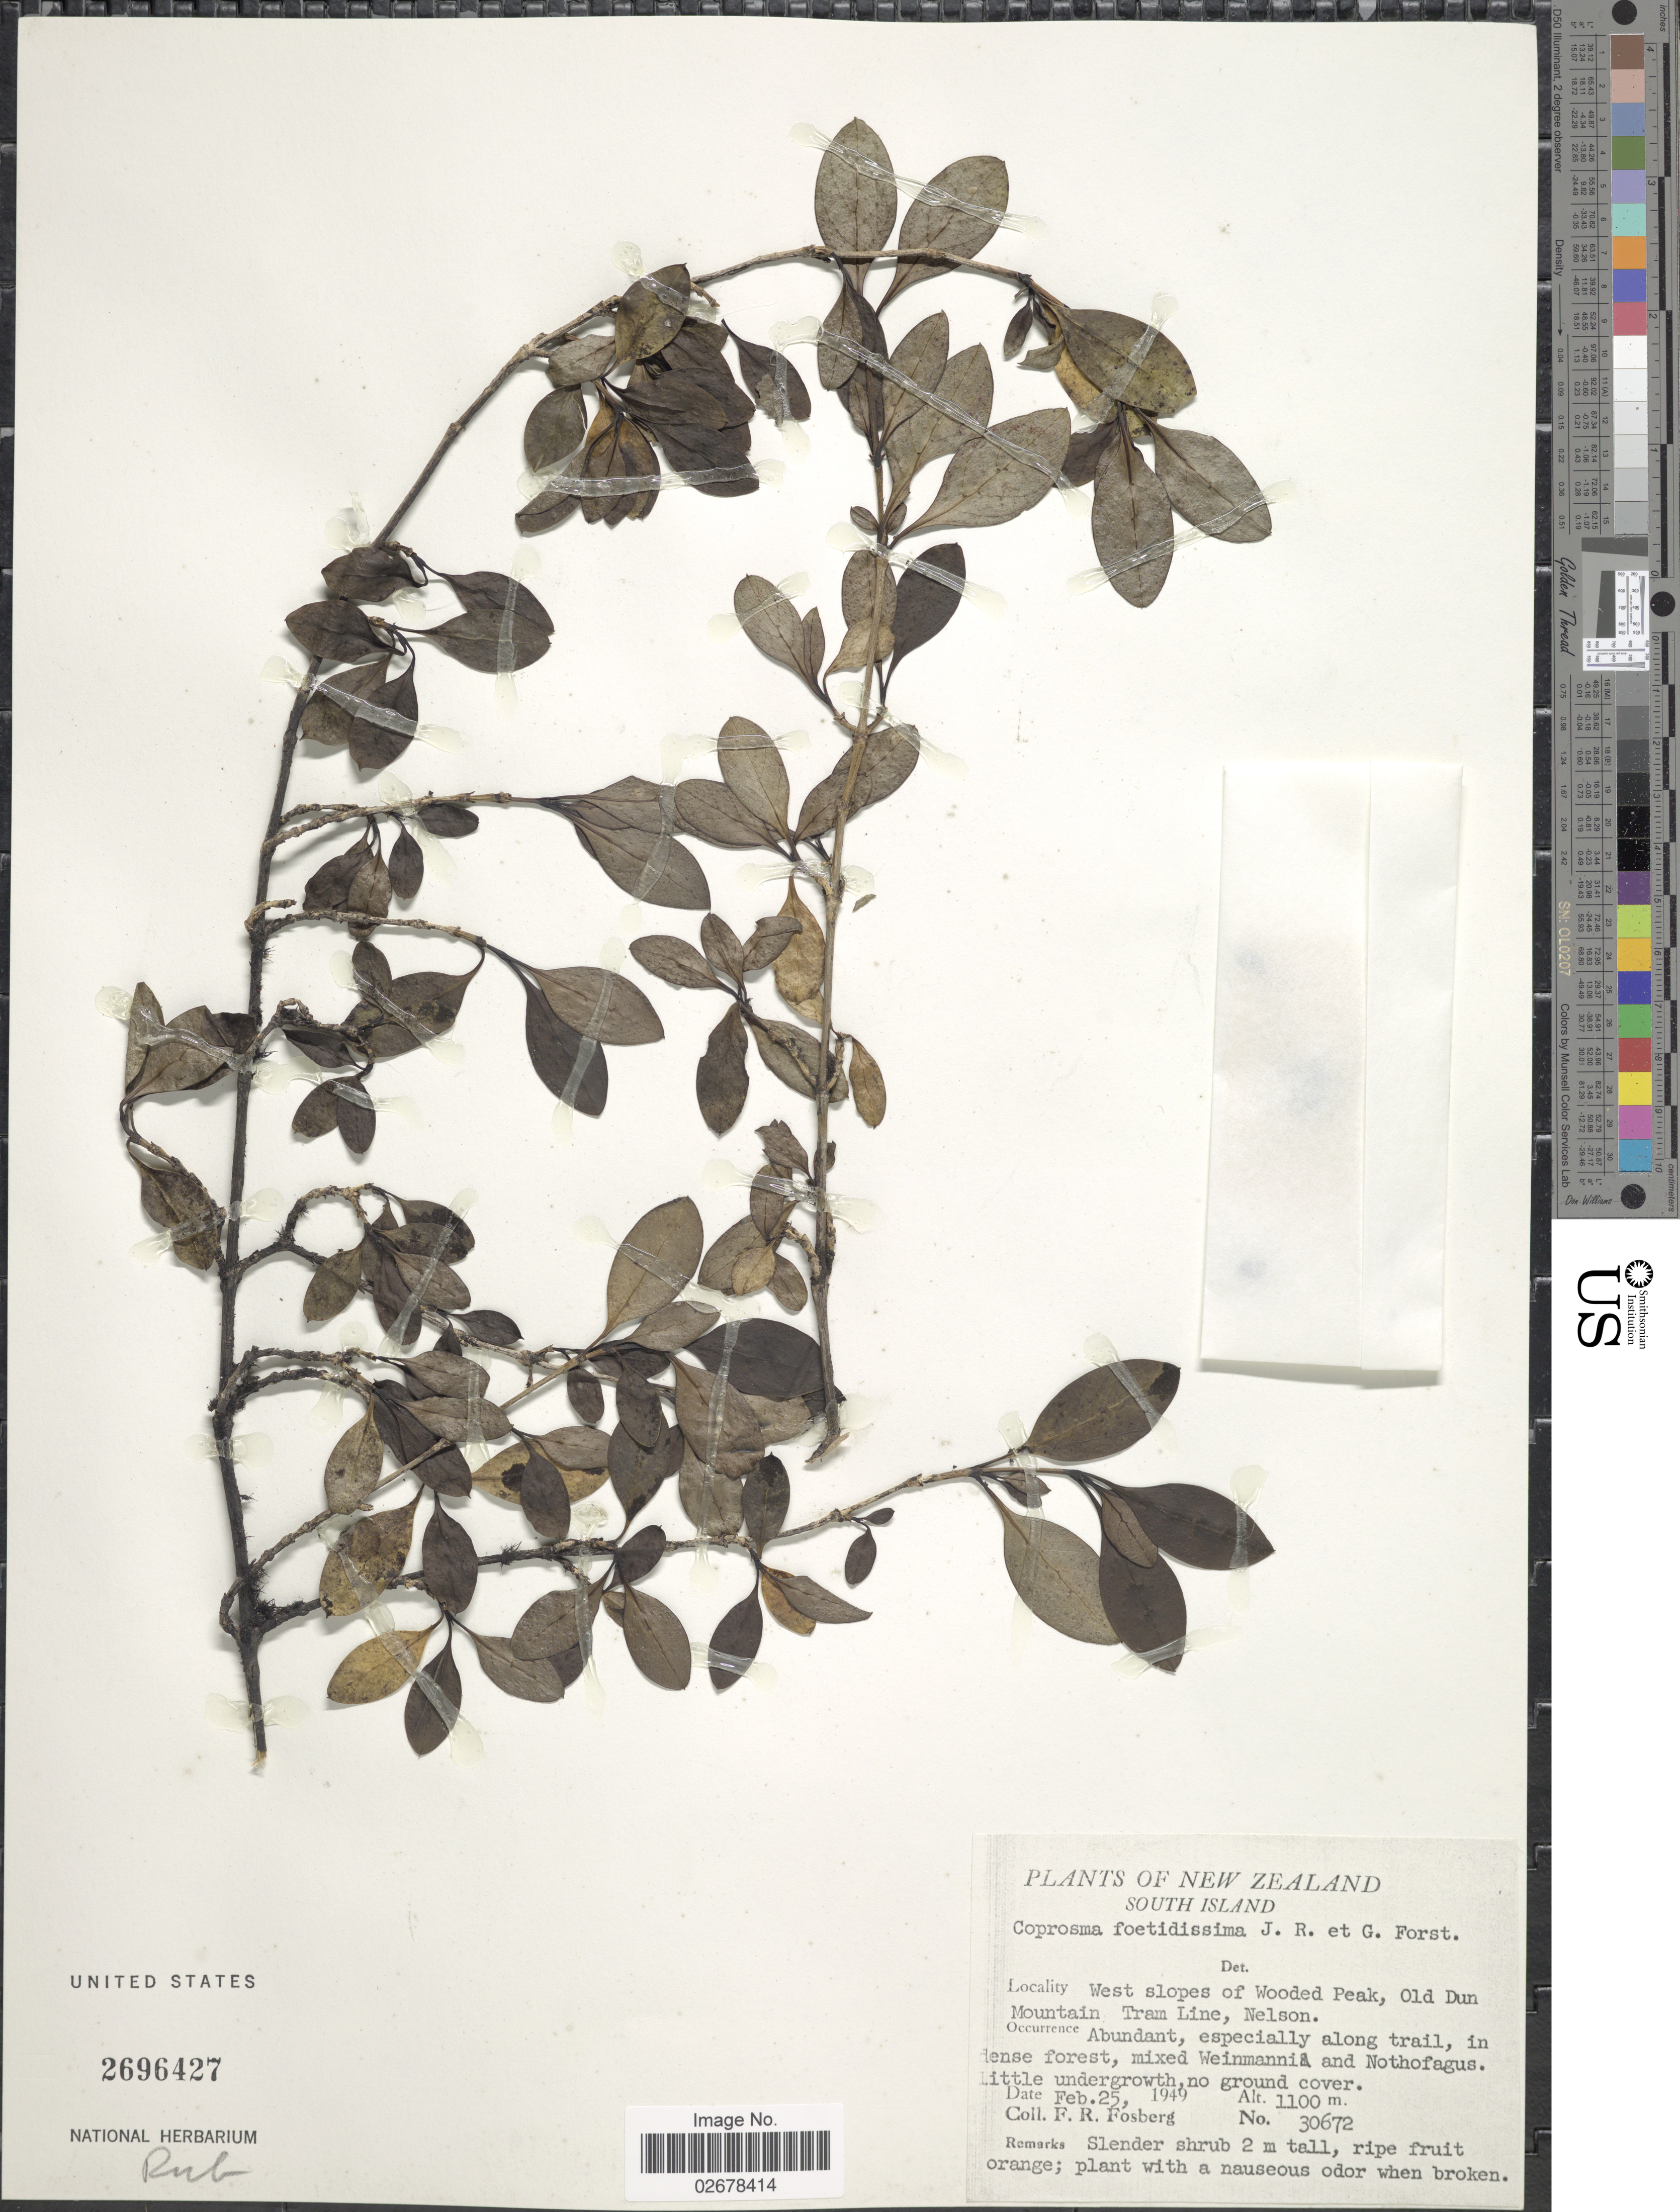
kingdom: Plantae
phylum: Tracheophyta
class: Magnoliopsida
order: Gentianales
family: Rubiaceae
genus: Coprosma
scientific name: Coprosma foetidissima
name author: J.R. Forst. & G. Forst.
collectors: F. R. Fosberg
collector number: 30672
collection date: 1949-02-25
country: New Zealand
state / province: Nelson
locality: South Island, West slopes of Wooded Peak, Old Dun Mountain Tram Line, abundant, especially along trail.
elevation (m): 1100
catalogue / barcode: US 2696427